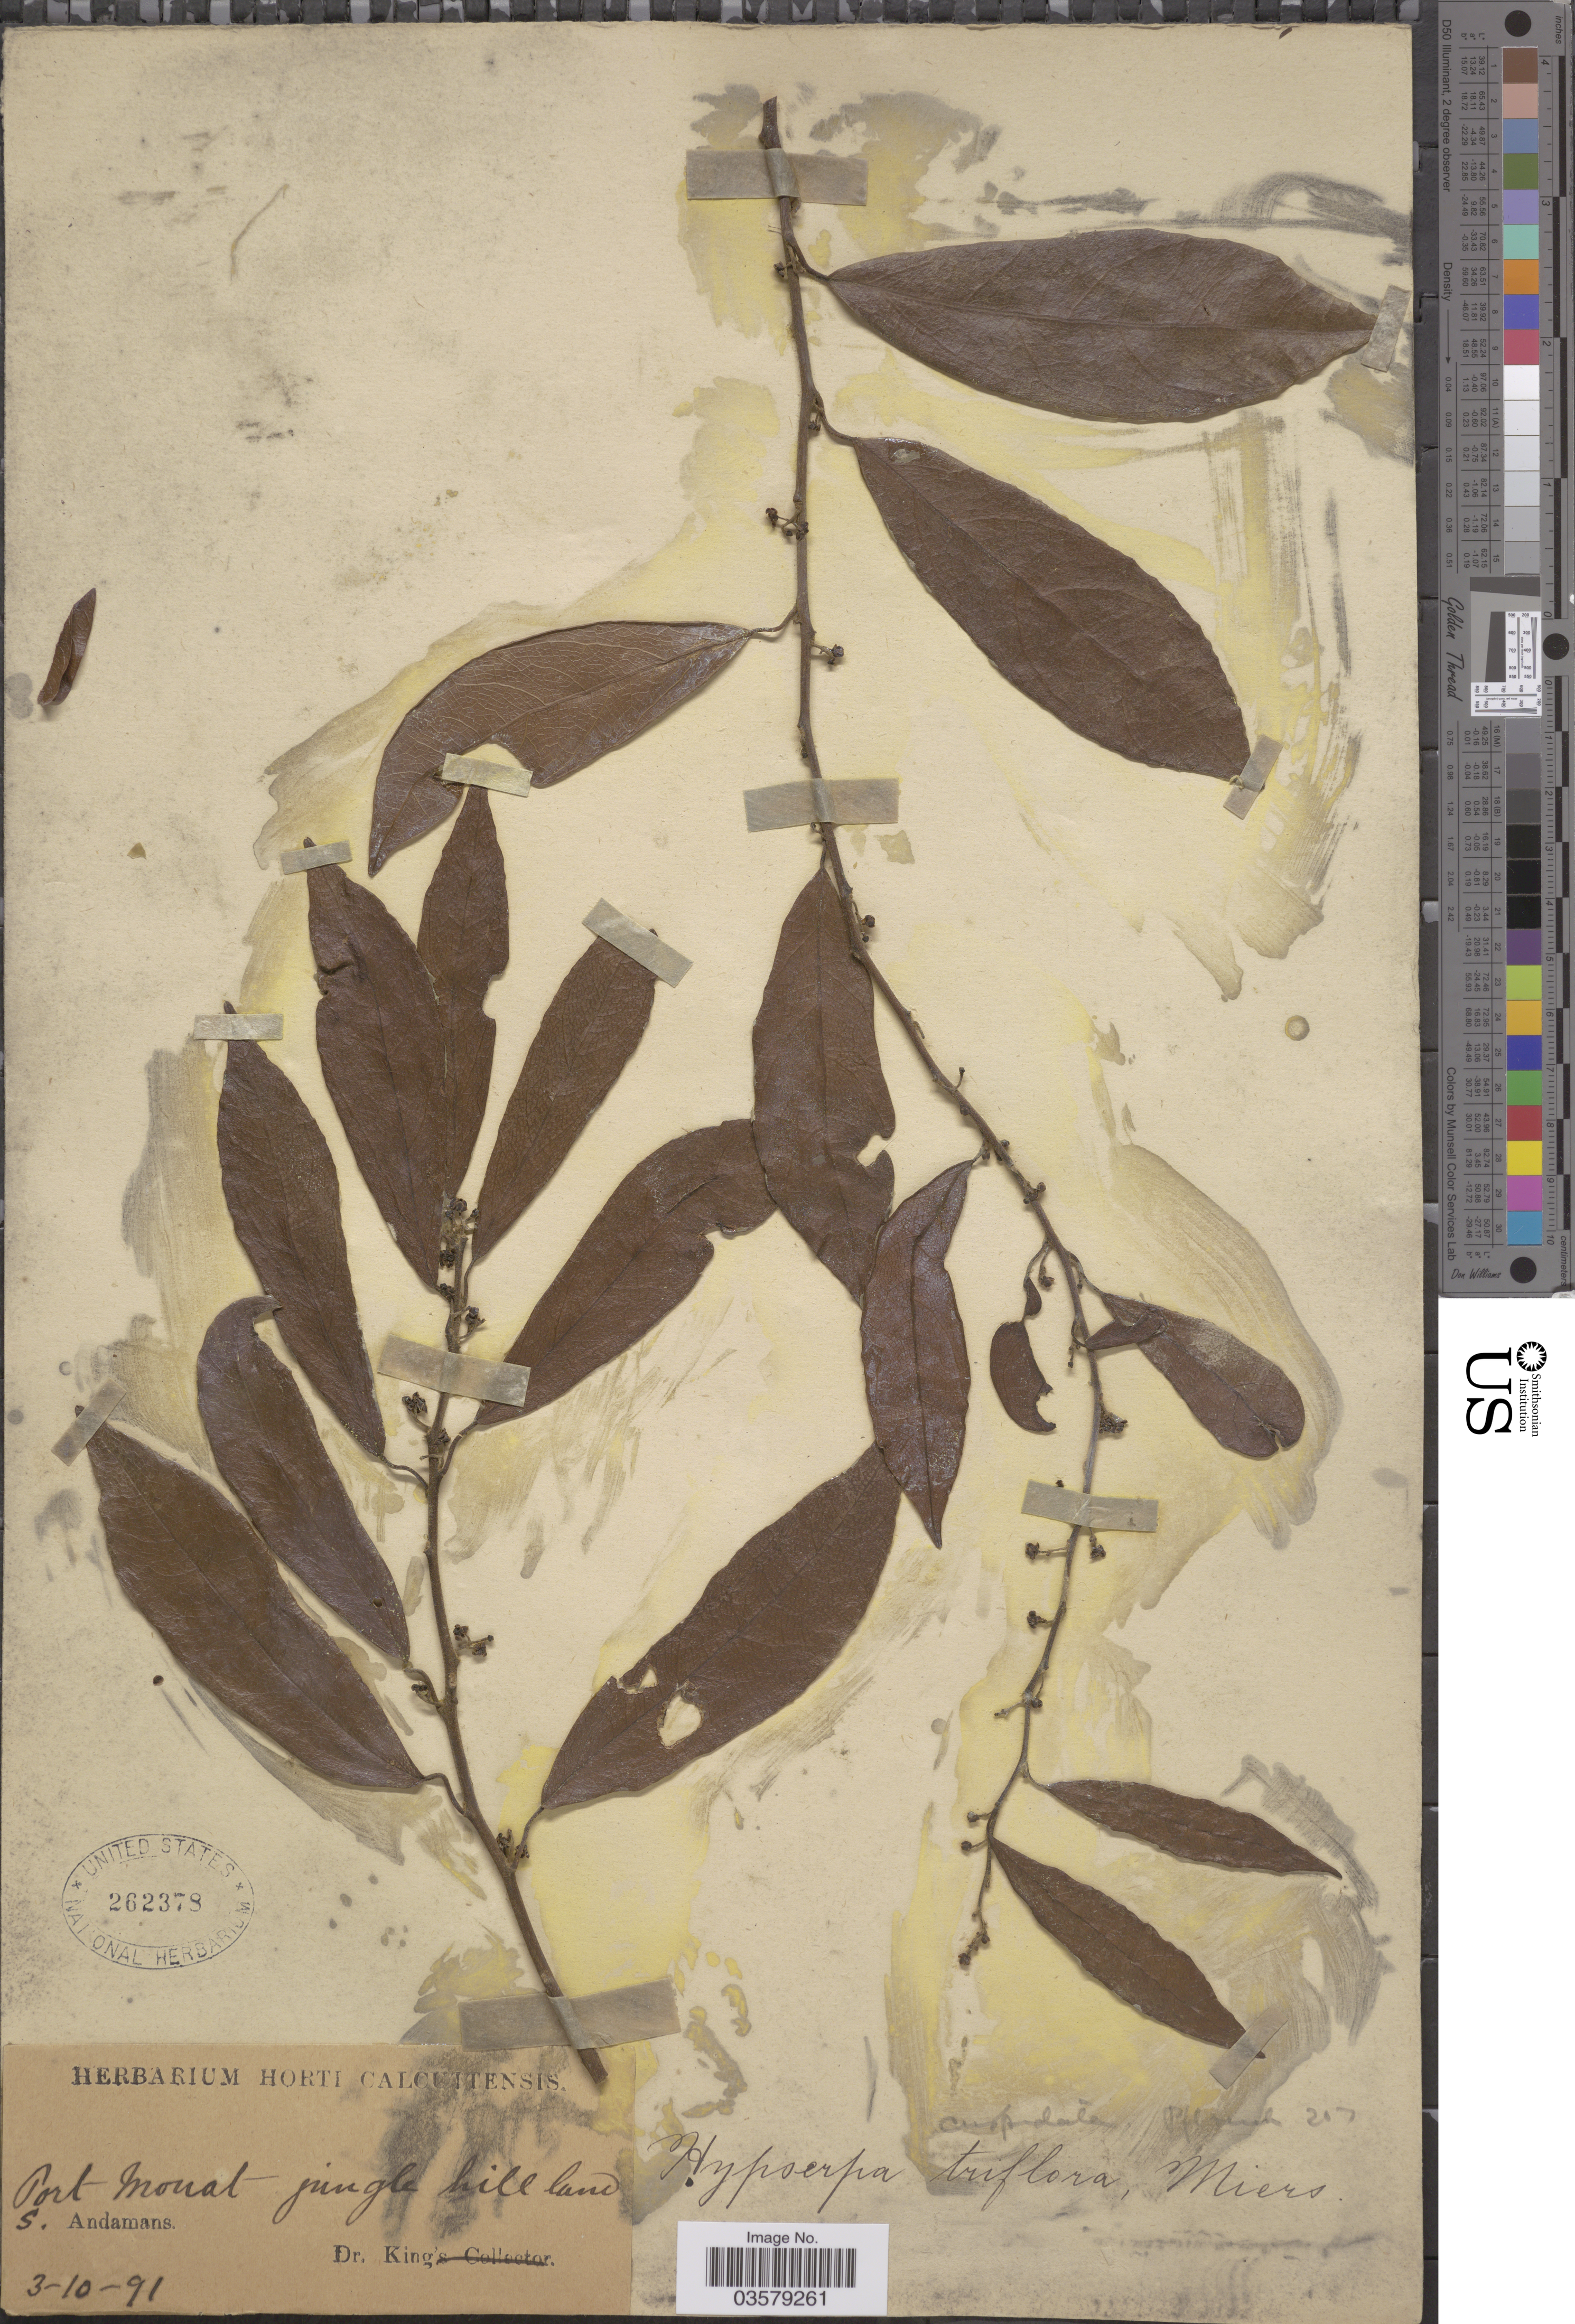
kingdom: Plantae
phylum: Tracheophyta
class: Magnoliopsida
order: Ranunculales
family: Menispermaceae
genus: Hypserpa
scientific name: Hypserpa nitida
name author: Miers ex Benth.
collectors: G. King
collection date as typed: Transcribed d/m/y: 3/10/91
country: India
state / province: Andaman and Nicobar Islands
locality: Port Monat jungle hill land, S. Andamans.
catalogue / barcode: US 262378